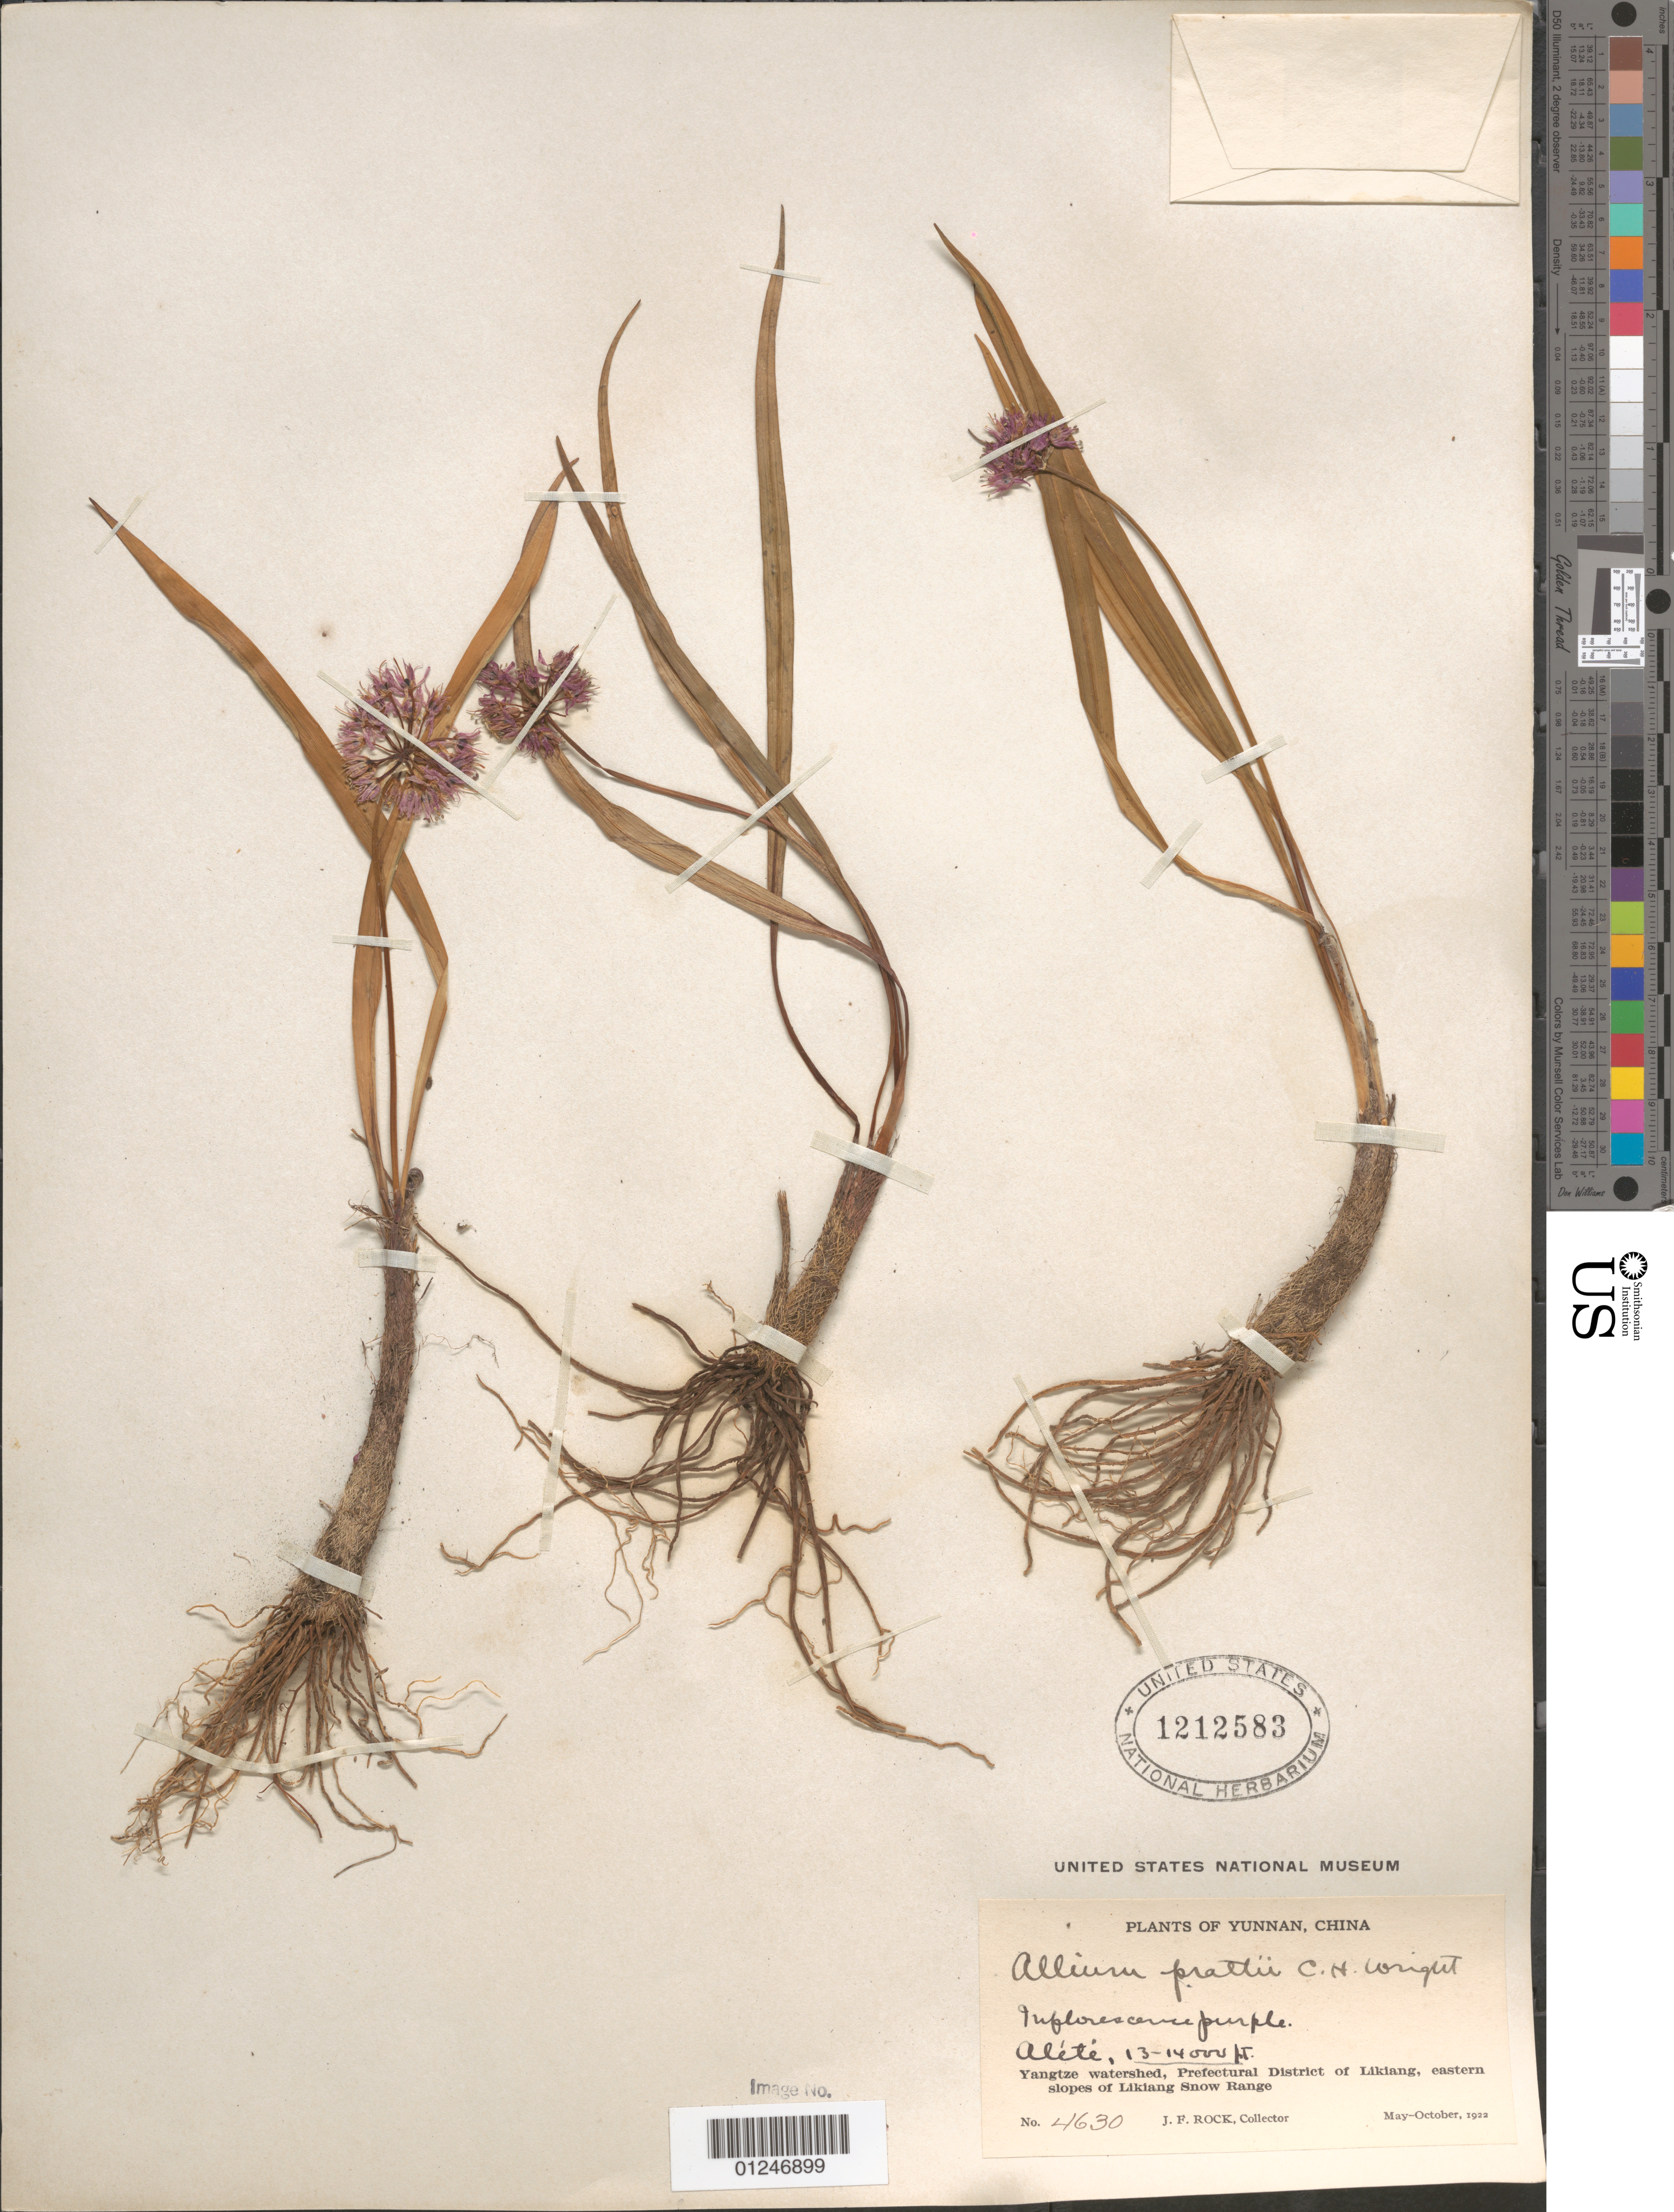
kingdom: Plantae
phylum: Tracheophyta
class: Liliopsida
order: Asparagales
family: Amaryllidaceae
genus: Allium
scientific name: Allium prattii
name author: C.H. Wright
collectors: J. F. Rock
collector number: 4630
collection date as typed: May-Oct 1922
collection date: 1922-05/1922-10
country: China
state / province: Yunnan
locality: Likiang dist., Yangtze watershed, eastern slopes of likiang snow range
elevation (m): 3962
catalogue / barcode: US 1212583